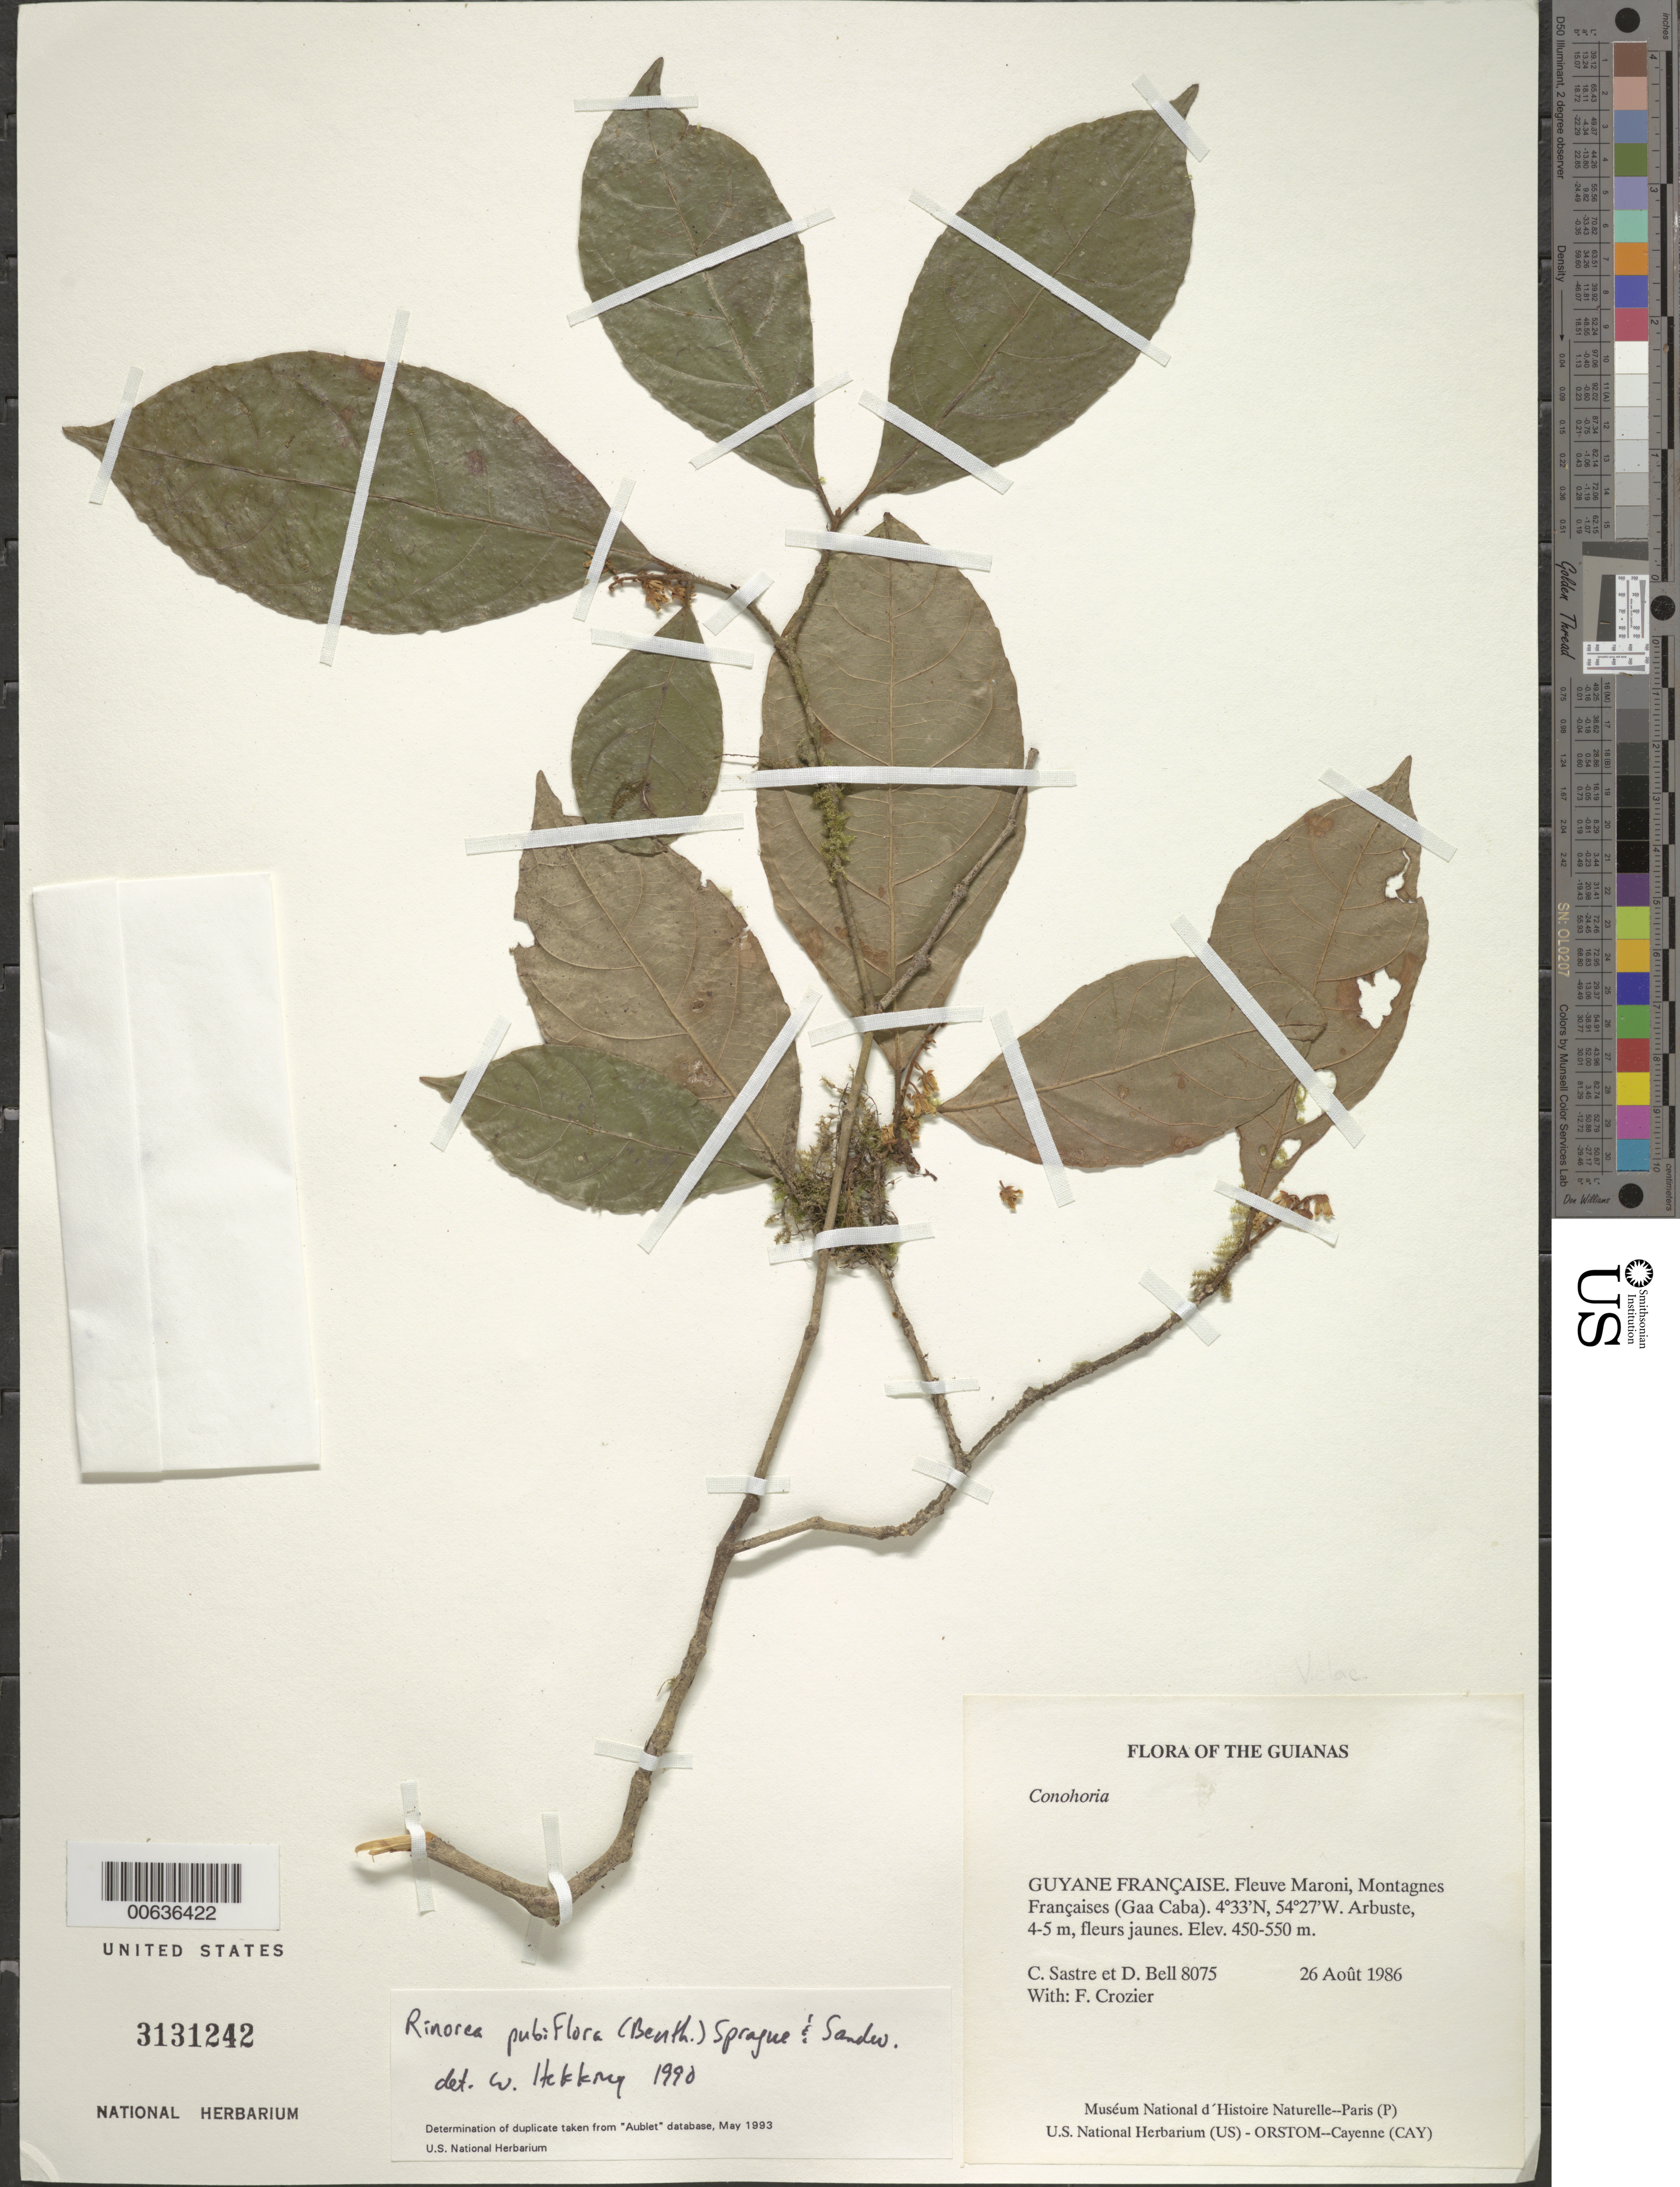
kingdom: Plantae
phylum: Tracheophyta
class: Magnoliopsida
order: Malpighiales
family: Violaceae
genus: Rinorea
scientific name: Rinorea pubiflora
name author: (Benth.) Sprague & Sandwith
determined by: Hekking, W. H. A.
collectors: C. H. L. Sastre, D. A. Bell & F. Crozier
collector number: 8075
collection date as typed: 26 August 1986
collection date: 1986-08-26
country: French Guiana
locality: Fleuve Maroni, Montagnes Françaises (Gaa Caba)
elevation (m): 450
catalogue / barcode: US 3131242